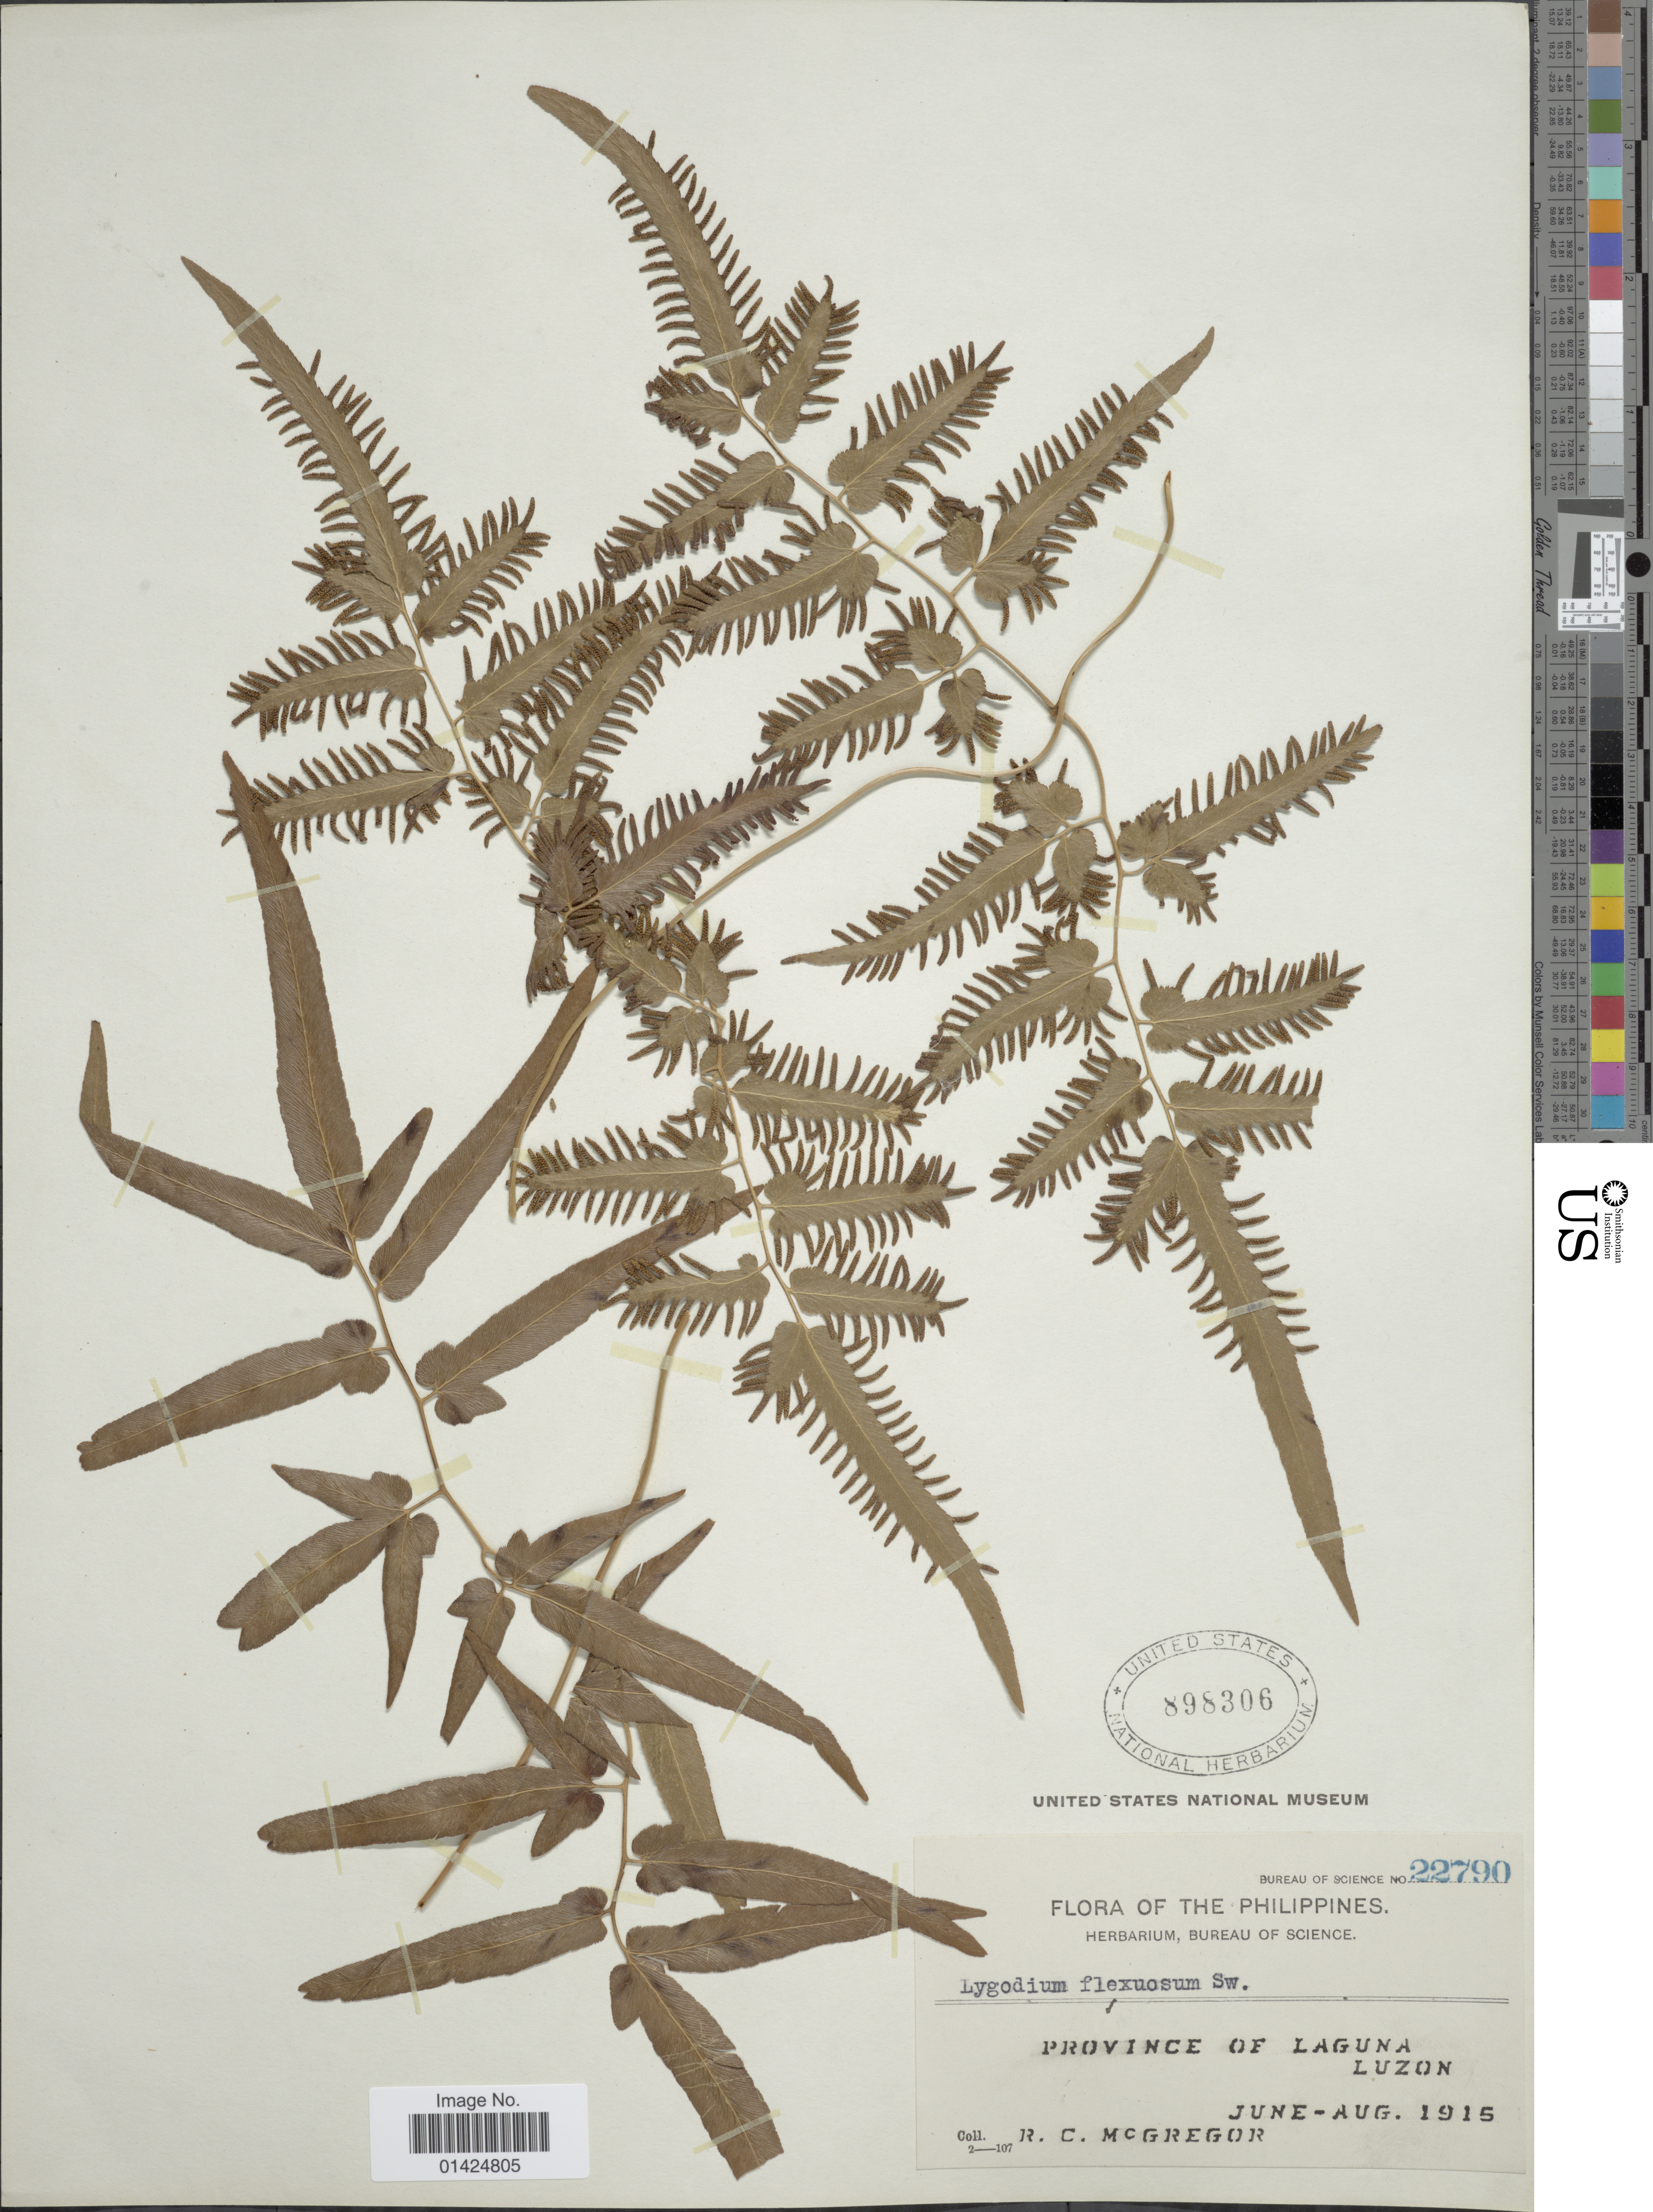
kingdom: Plantae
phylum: Tracheophyta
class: Polypodiopsida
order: Schizaeales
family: Lygodiaceae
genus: Lygodium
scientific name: Lygodium flexuosum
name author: Sw.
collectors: R. C. McGregor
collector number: Bureau of Science 22790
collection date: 1915-06/1915-08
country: Philippines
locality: Province of Laguna, Luzon.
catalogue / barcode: US 898306